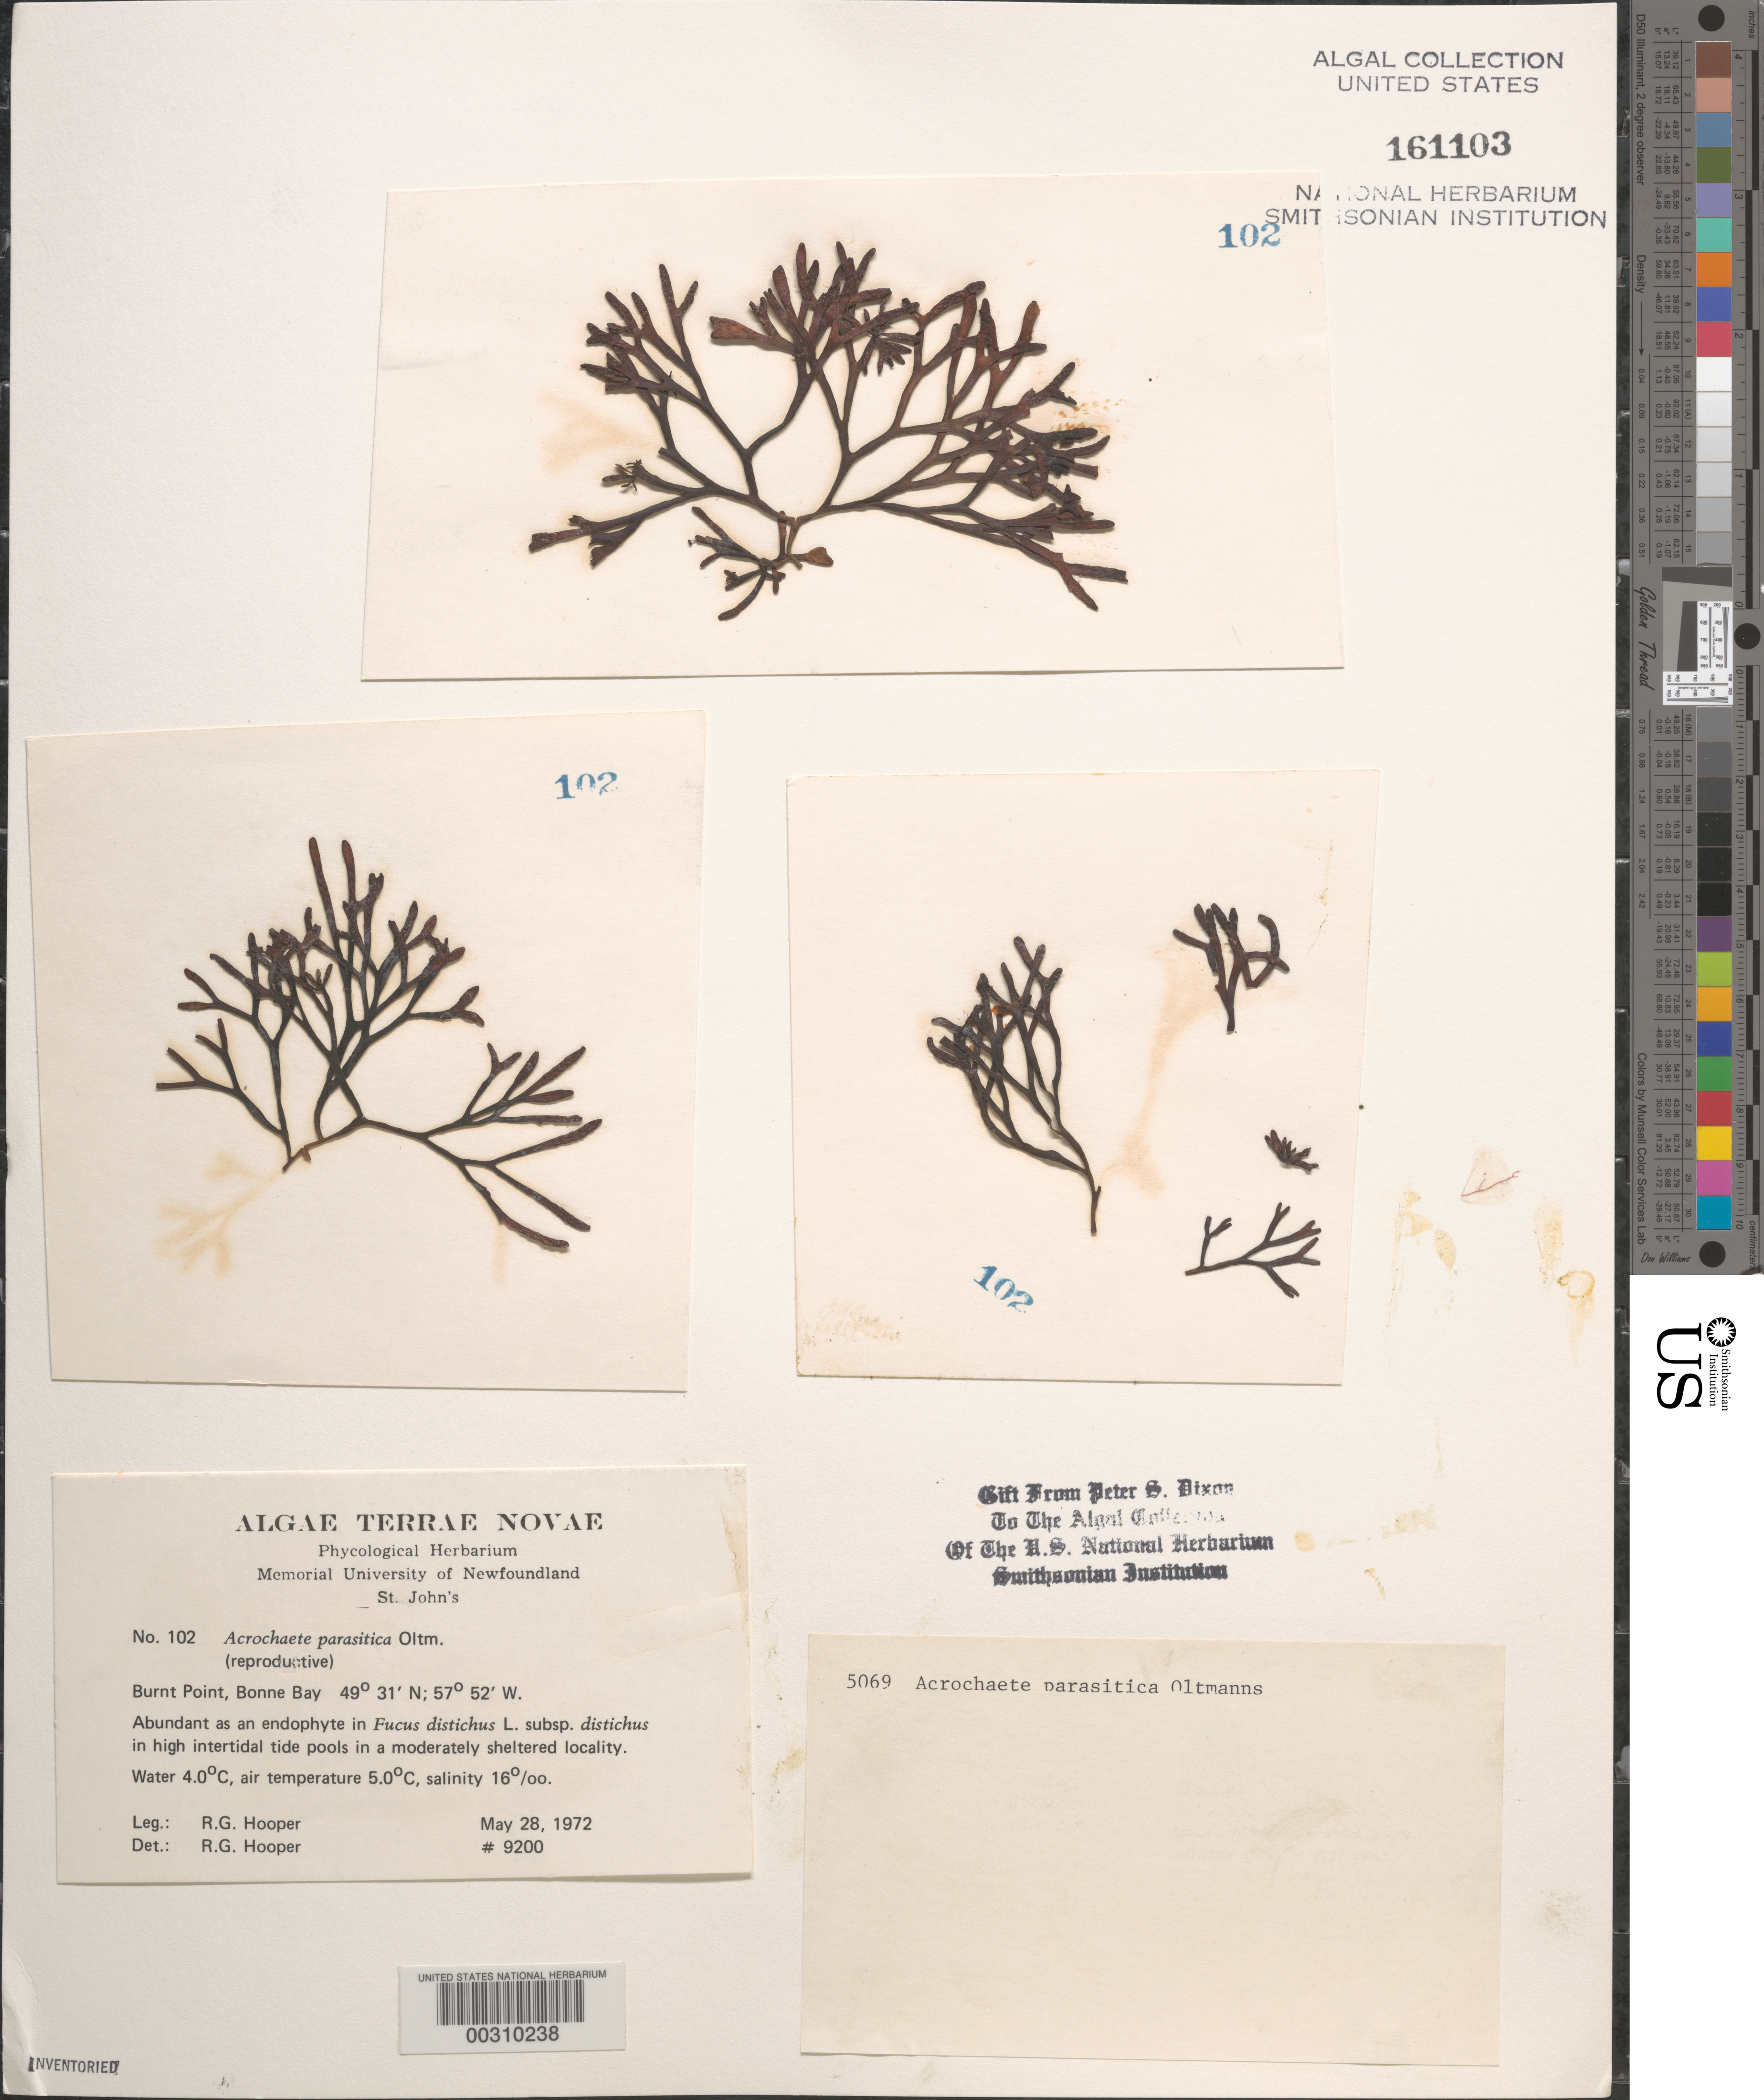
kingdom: Plantae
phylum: Chlorophyta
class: Ulvophyceae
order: Ulvales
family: Ulvellaceae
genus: Ulvella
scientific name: Ulvella parasitica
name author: (Oltmanns) R. Nielsen et al. in R. Nielsen et al.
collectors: R. G. Hooper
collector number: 9200 & PSD 5069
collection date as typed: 28 May 1972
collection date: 1972-05-28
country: Canada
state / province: Newfoundland and Labrador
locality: Burnt Point, Bonne Bay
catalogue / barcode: US 161103